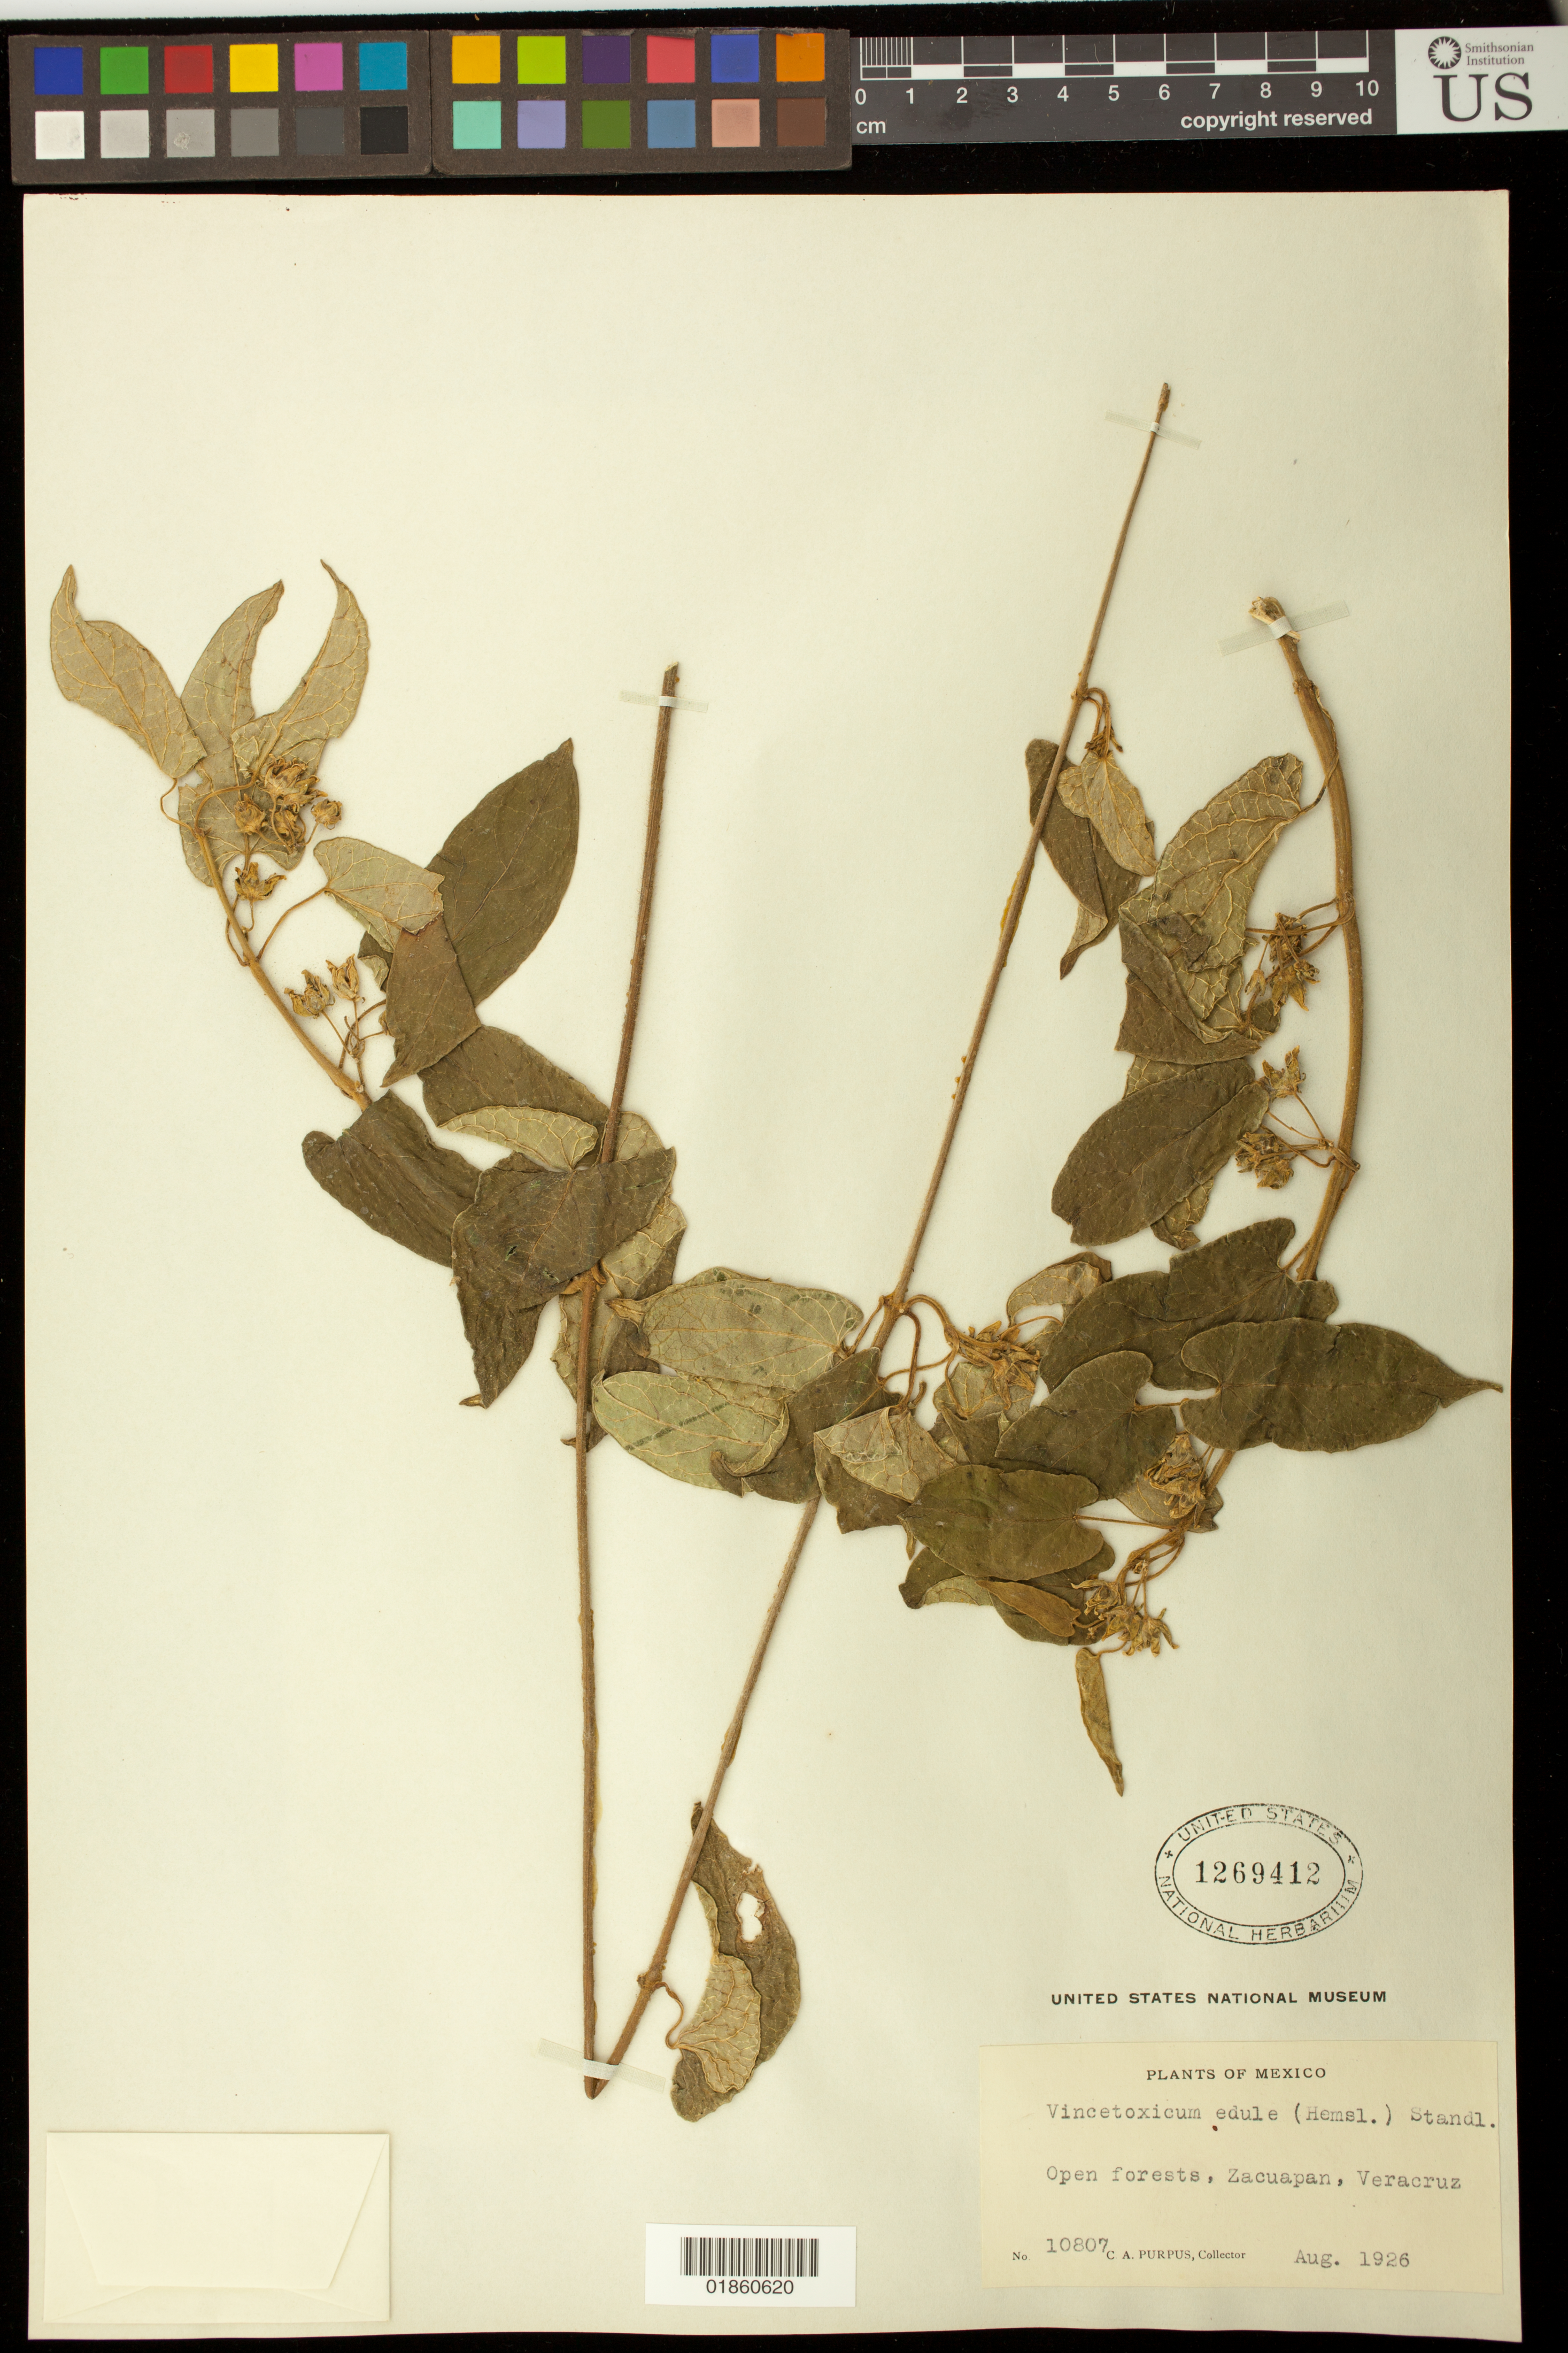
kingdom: Plantae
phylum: Tracheophyta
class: Magnoliopsida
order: Gentianales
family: Apocynaceae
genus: Gonolobus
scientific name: Gonolobus edulis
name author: Hemsl.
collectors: C. A. Purpus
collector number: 10807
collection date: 1926-08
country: Mexico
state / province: Veracruz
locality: Zacuapan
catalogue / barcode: US 1269412